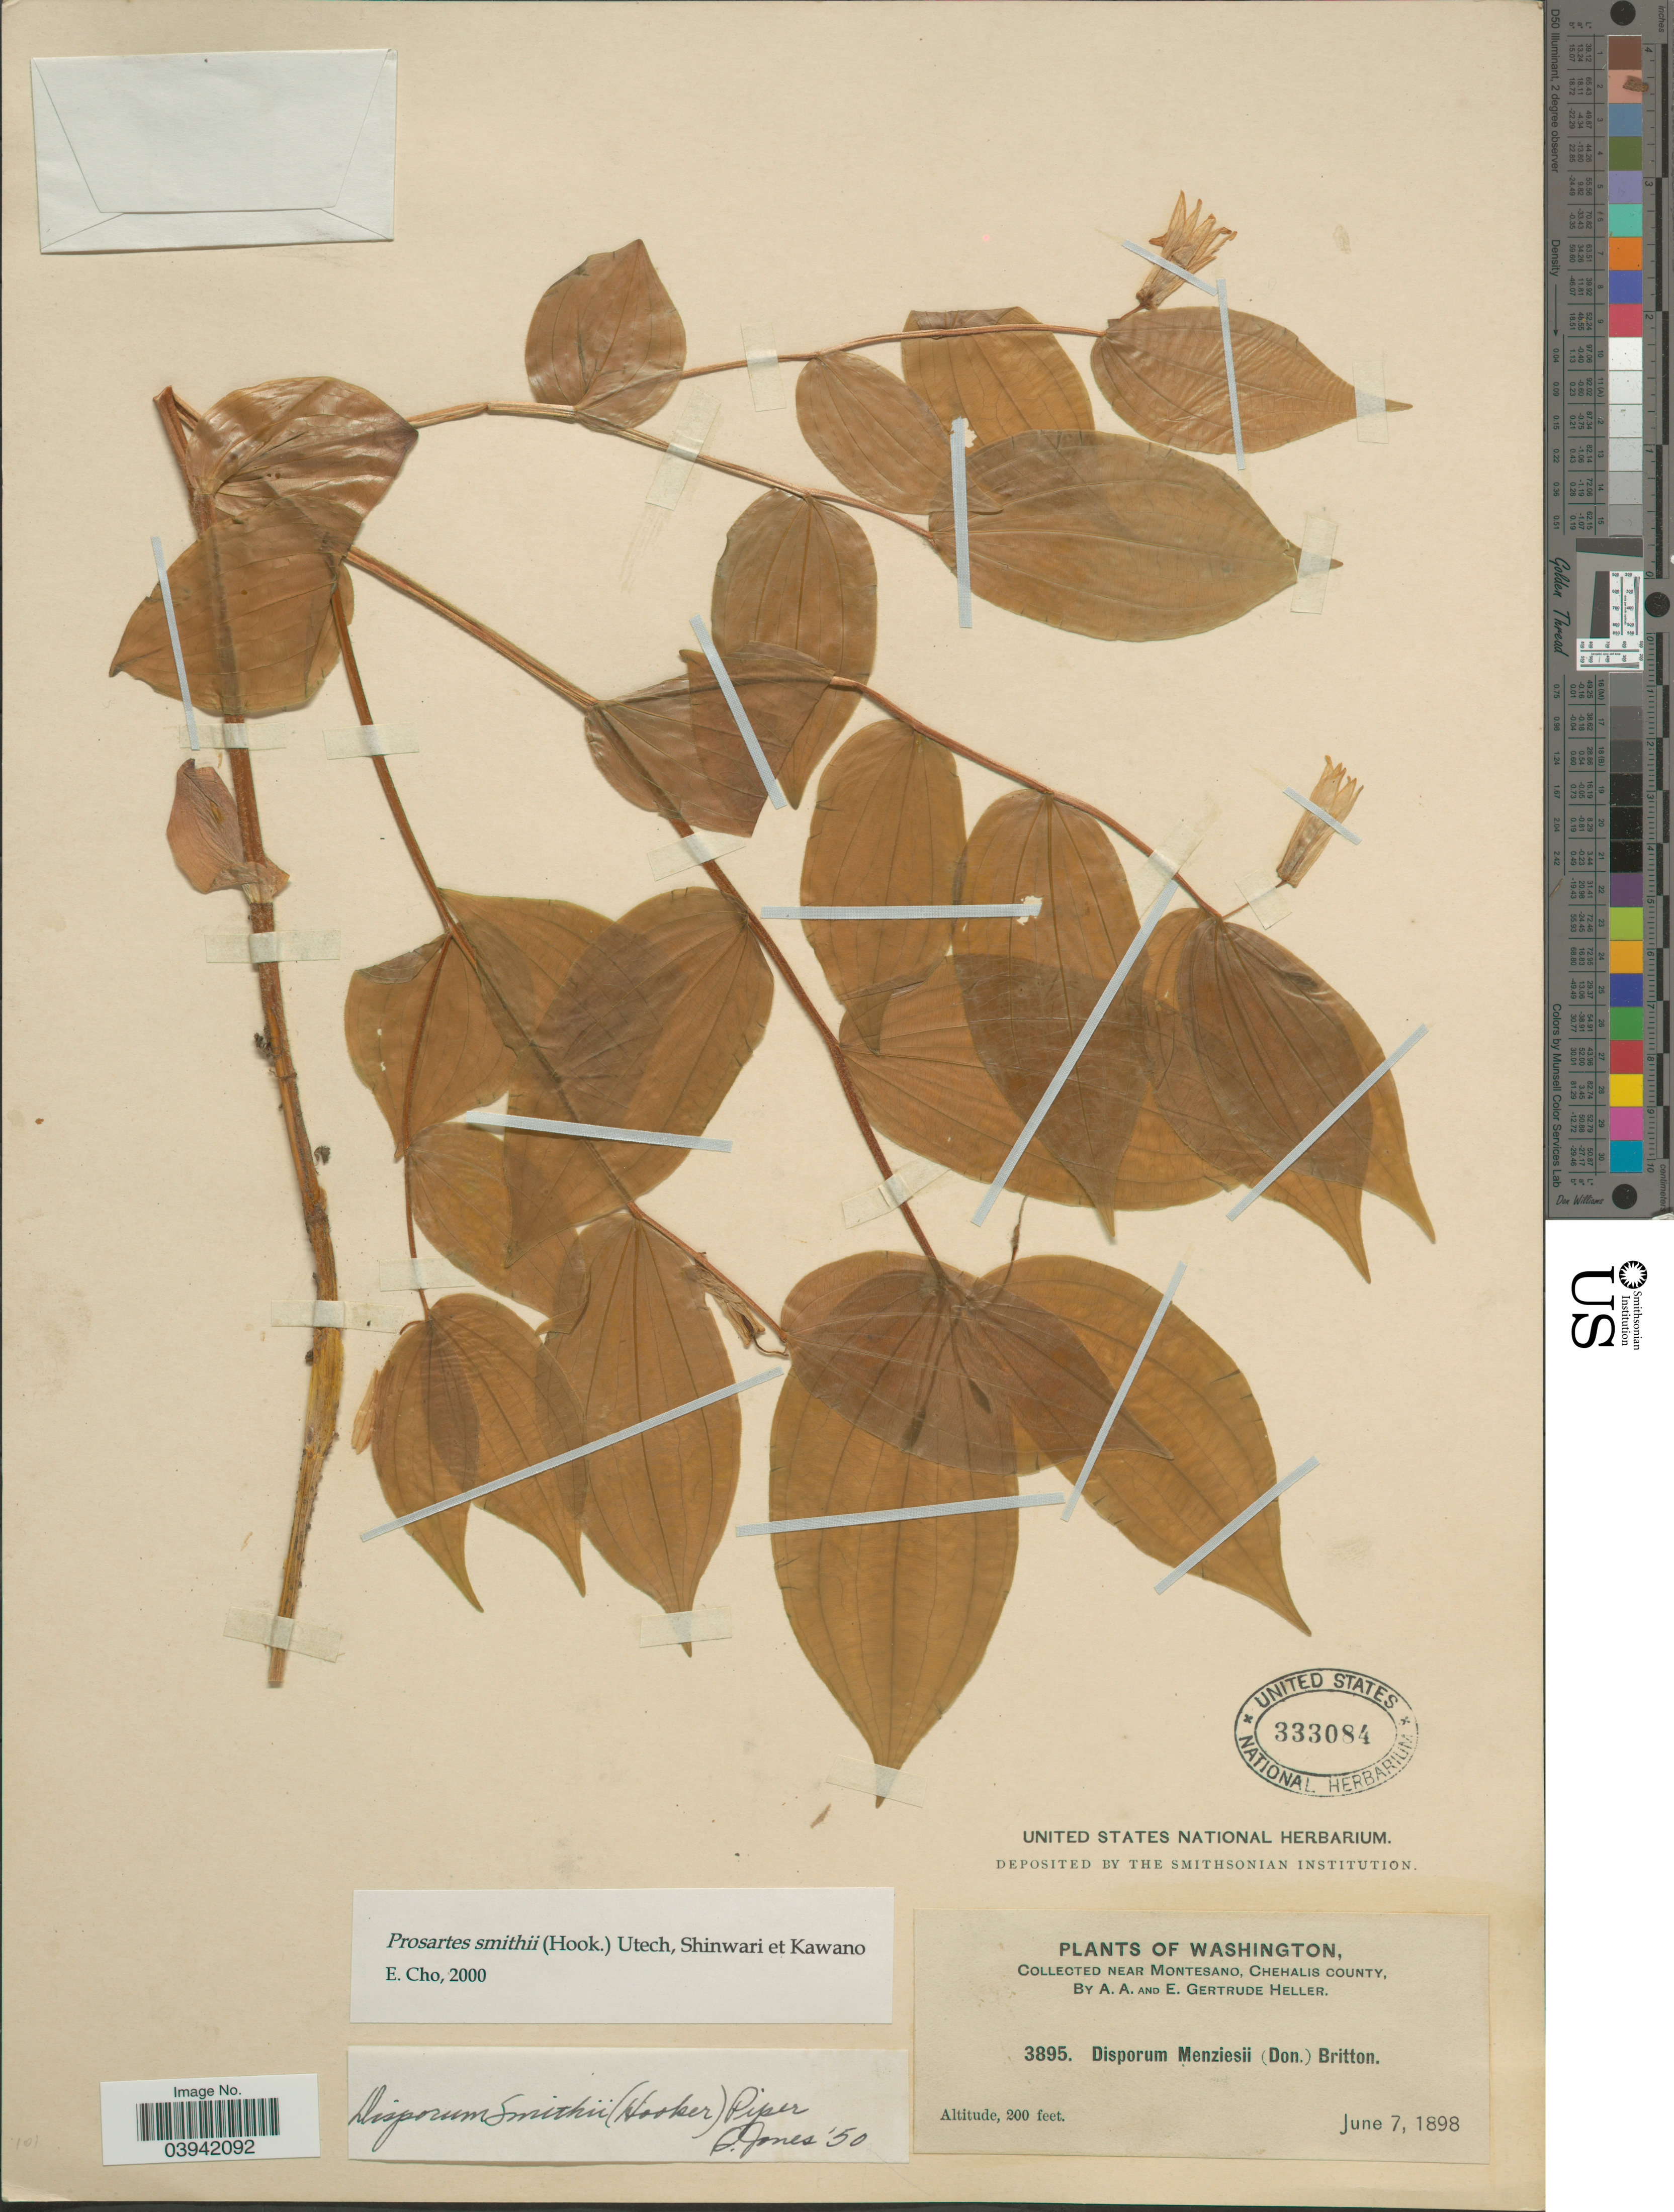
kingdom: Plantae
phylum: Tracheophyta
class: Liliopsida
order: Liliales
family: Liliaceae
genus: Prosartes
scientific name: Prosartes smithii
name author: (Hook.) Utech et al.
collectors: A. A. Heller & E. G. Heller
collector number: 3895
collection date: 1898-06-07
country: United States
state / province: Washington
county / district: Grays Harbor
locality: Near Montesano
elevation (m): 61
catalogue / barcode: US 333084